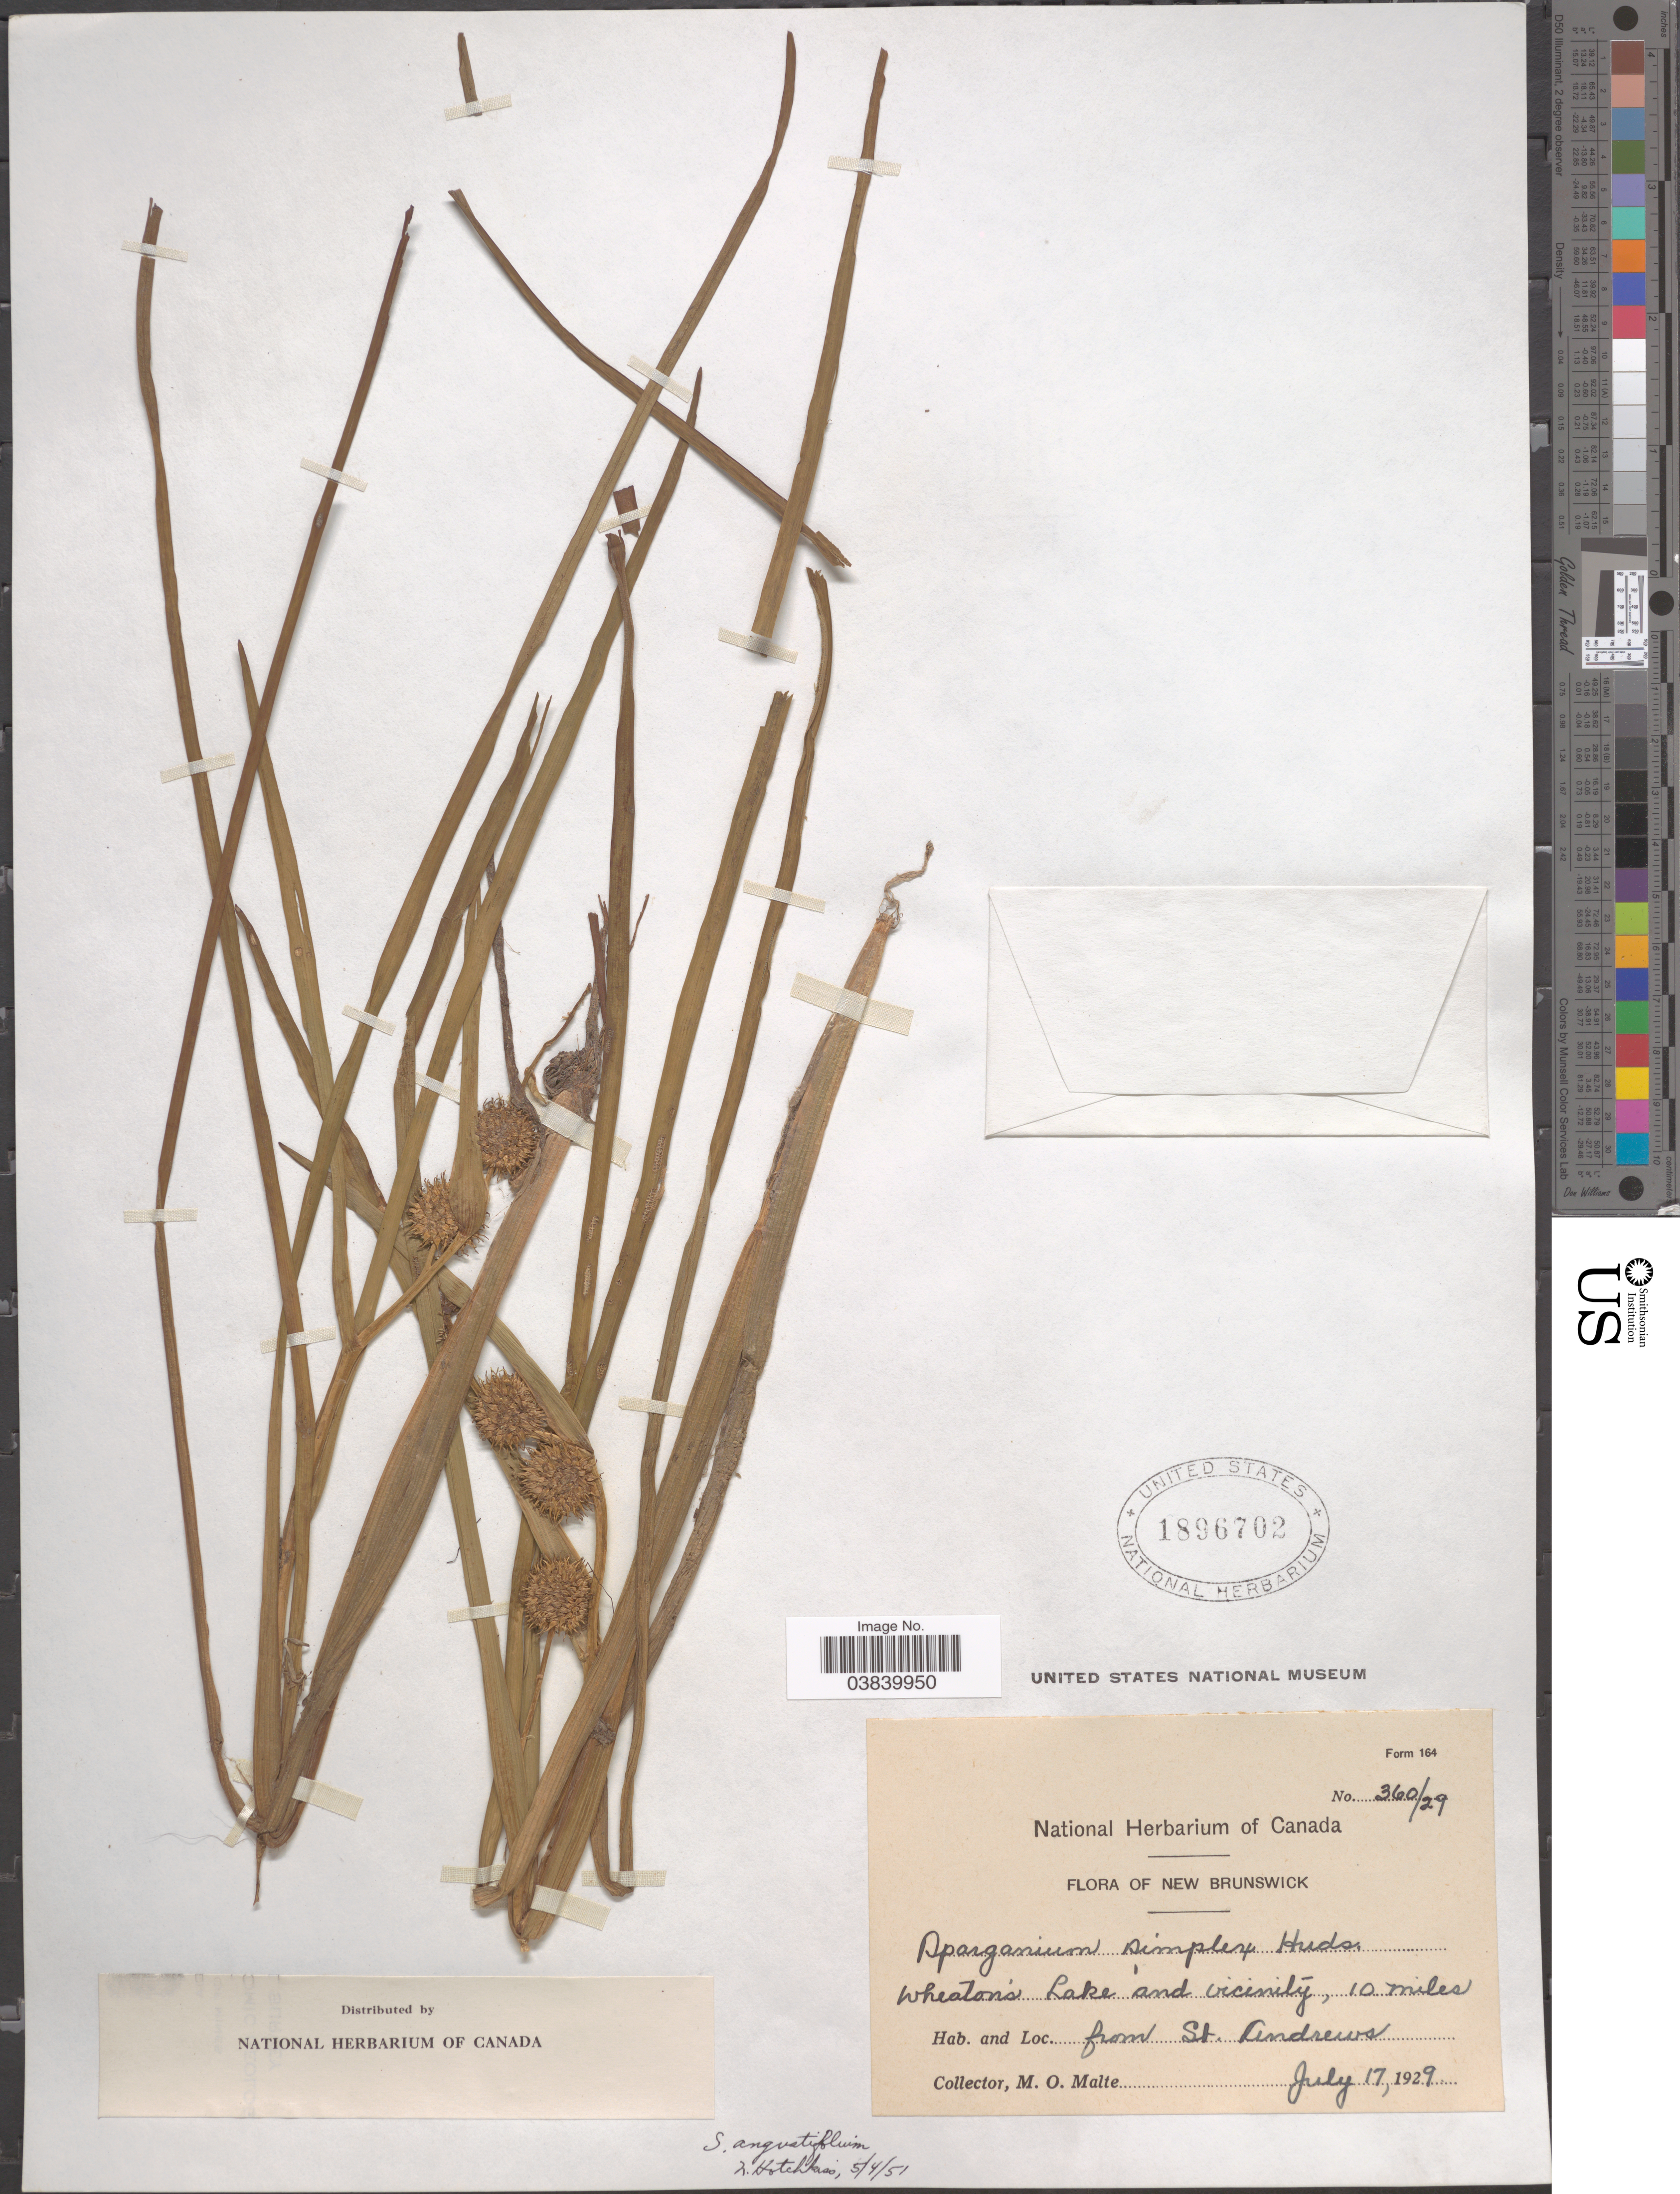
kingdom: Plantae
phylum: Tracheophyta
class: Liliopsida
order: Poales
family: Typhaceae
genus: Sparganium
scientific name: Sparganium angustifolium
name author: Michx.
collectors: M. O. Malte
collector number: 360/29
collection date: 1929-07-17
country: Canada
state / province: New Brunswick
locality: Wheaton's Lake and vicinity, 10 miles from St. Andrews.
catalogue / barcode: US 1896702